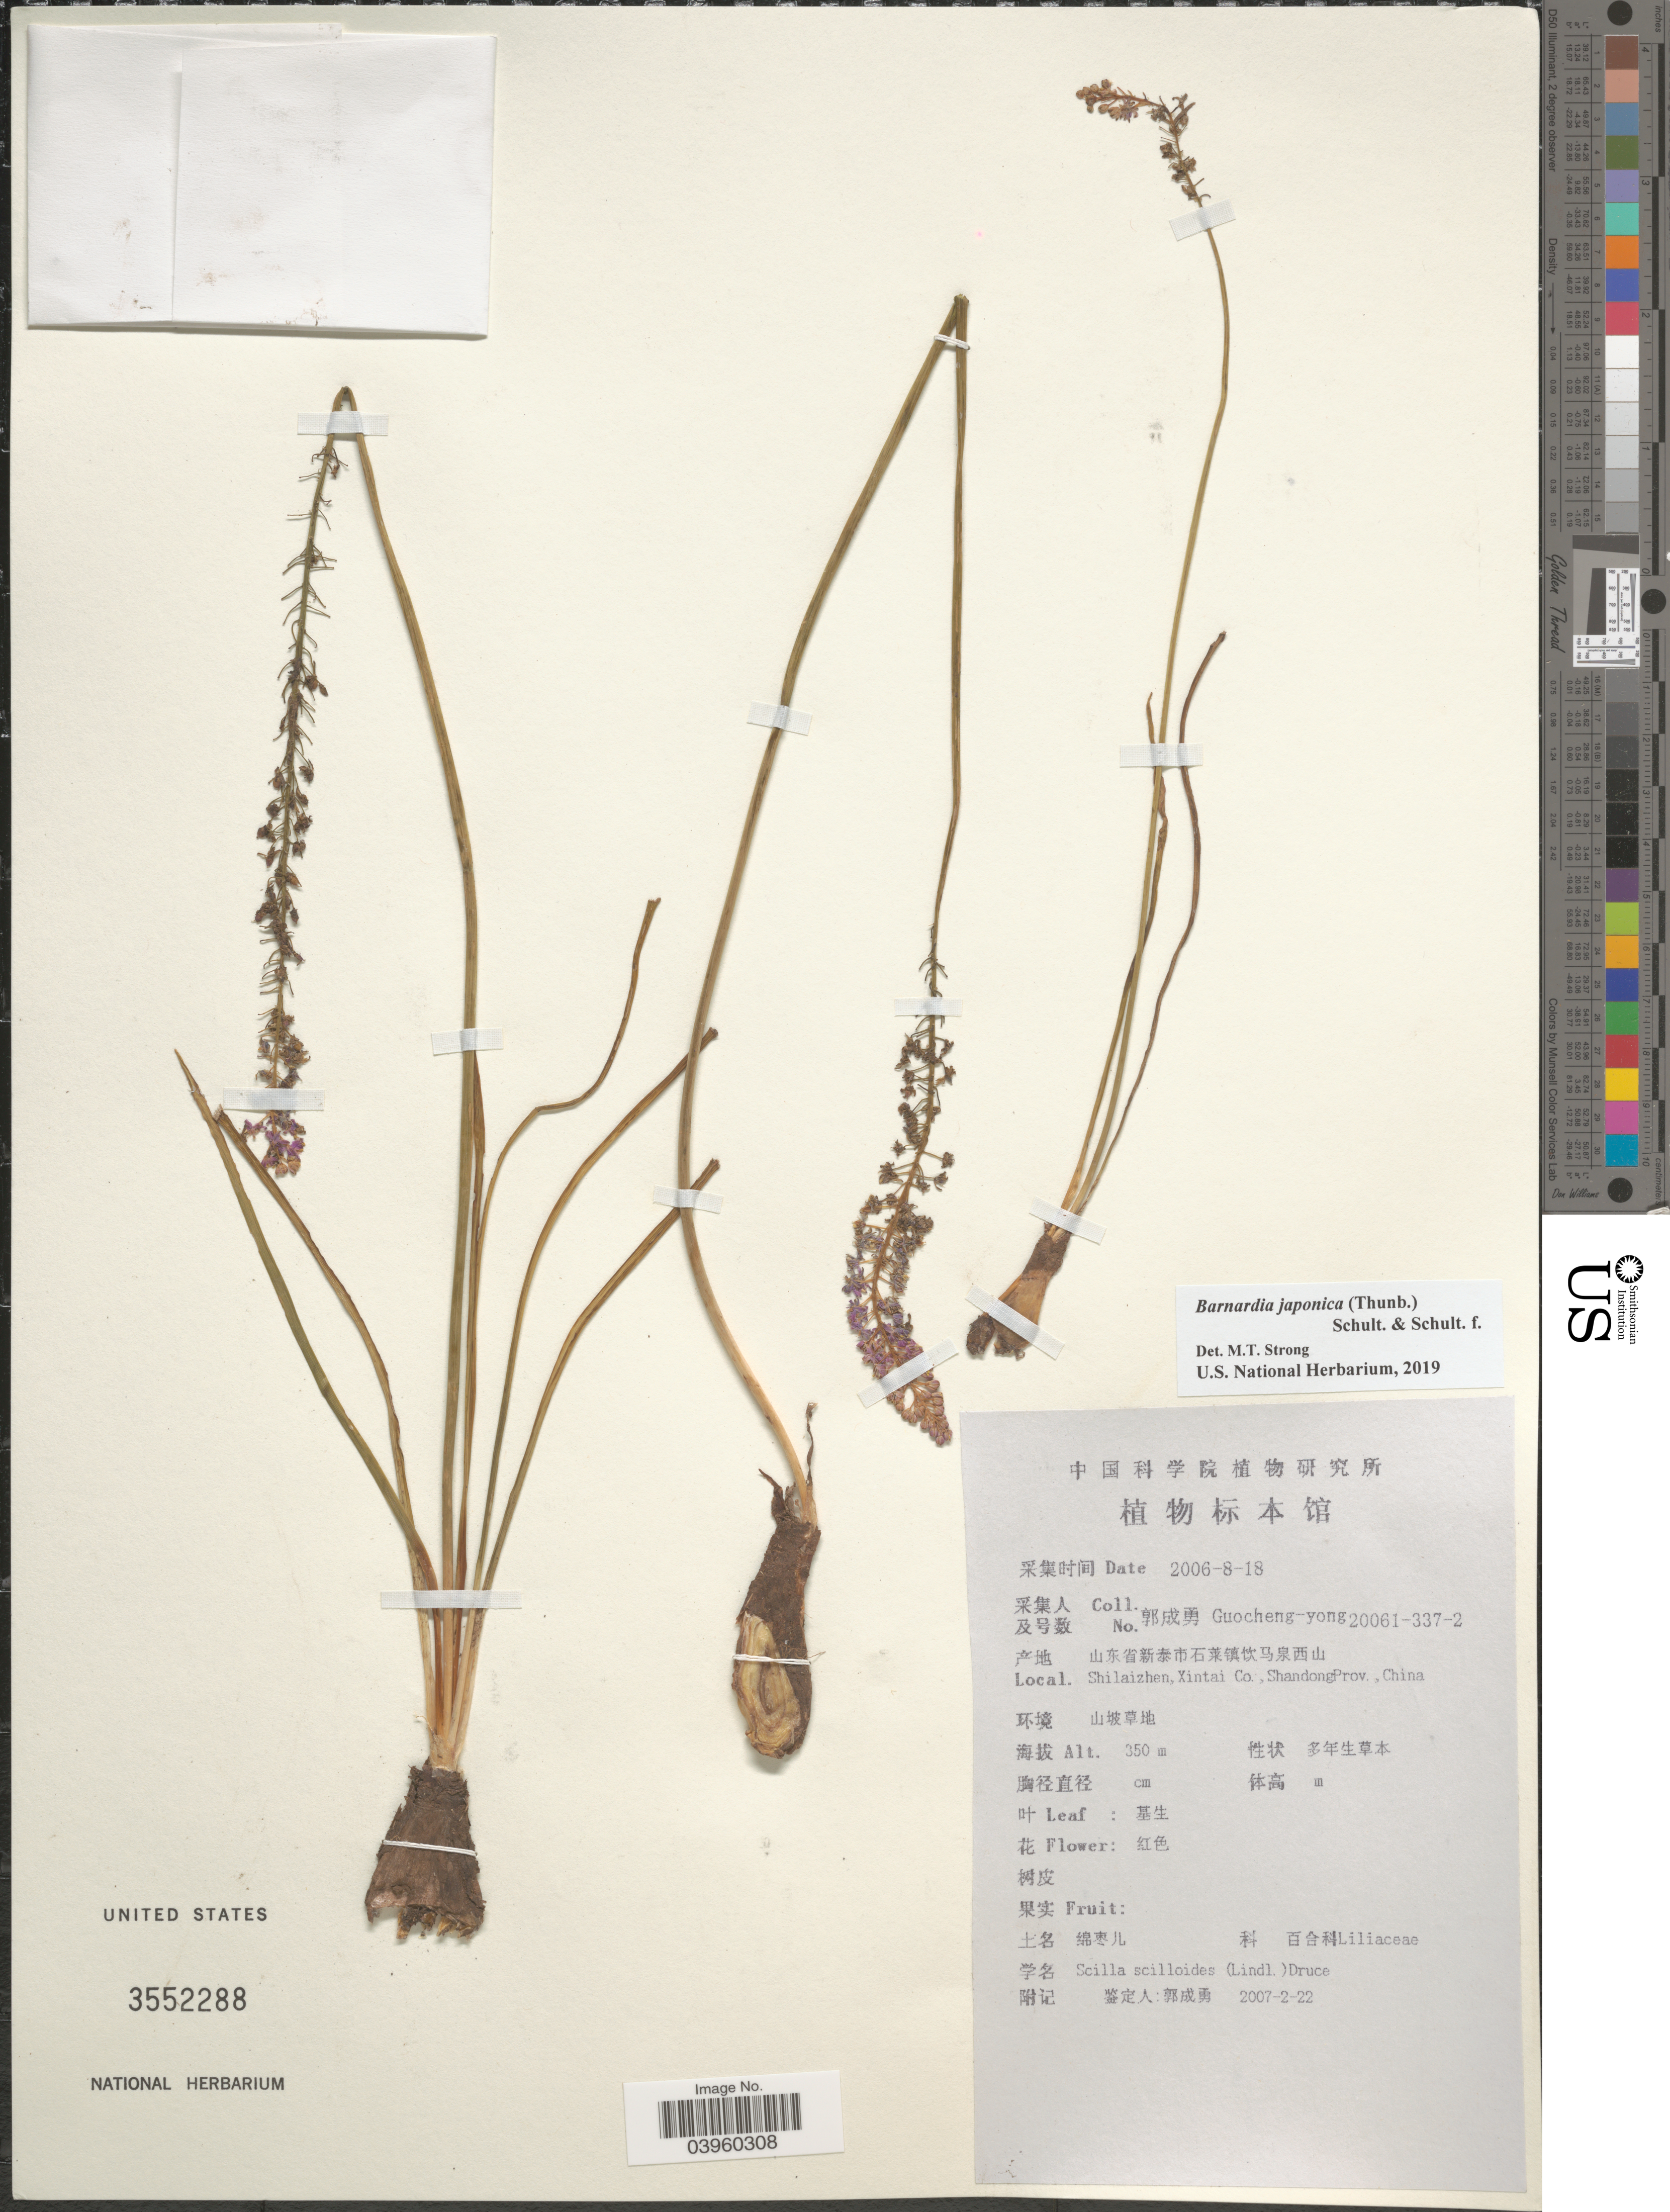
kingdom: Plantae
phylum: Tracheophyta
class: Liliopsida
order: Asparagales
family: Asparagaceae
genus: Barnardia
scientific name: Barnardia japonica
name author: (Thunb.) Schult. & Schult. f.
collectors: Guo cheng-yong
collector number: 20061-337-2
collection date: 2006-08-18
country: China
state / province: Shandong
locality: Shilaizhan, Xintai Co.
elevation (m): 350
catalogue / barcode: US 3552288